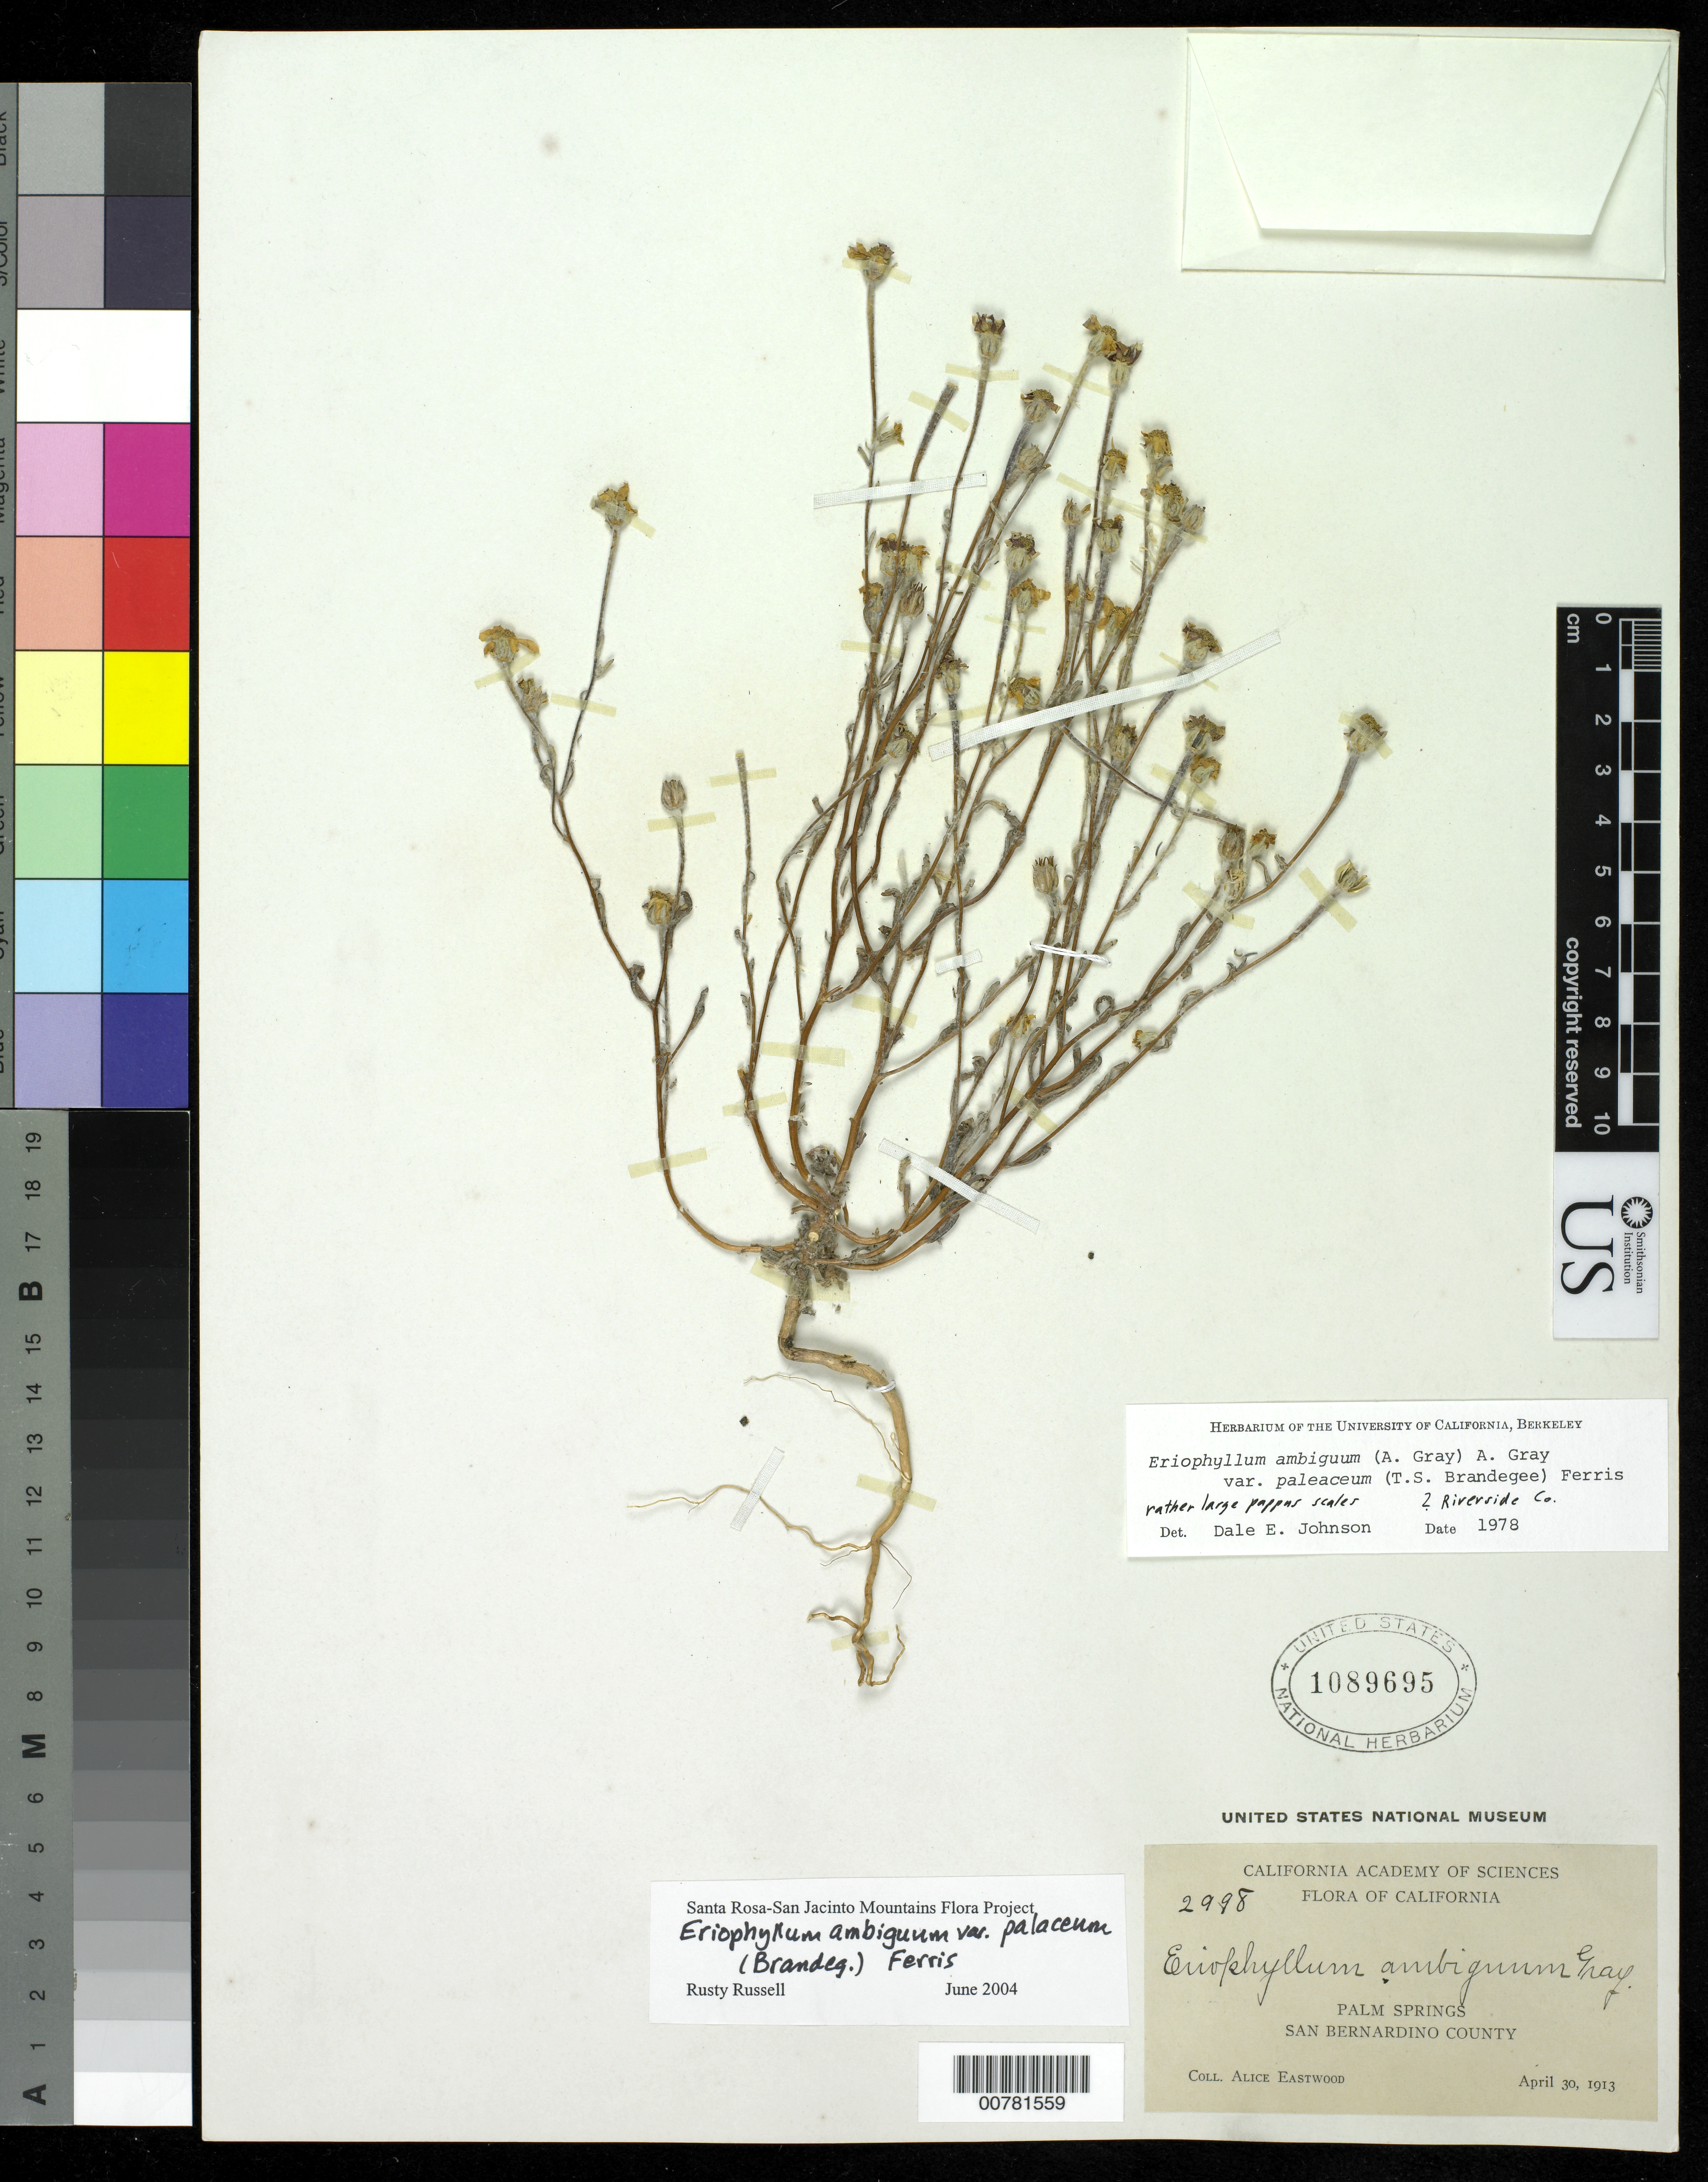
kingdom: Plantae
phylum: Tracheophyta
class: Magnoliopsida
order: Asterales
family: Asteraceae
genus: Eriophyllum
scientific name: Eriophyllum ambiguum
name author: (A. Gray) A. Gray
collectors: A. Eastwood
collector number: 2998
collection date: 1913-04-30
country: United States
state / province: California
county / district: San Bernardino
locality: Palm Springs, San Bernardino County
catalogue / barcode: US 1089695